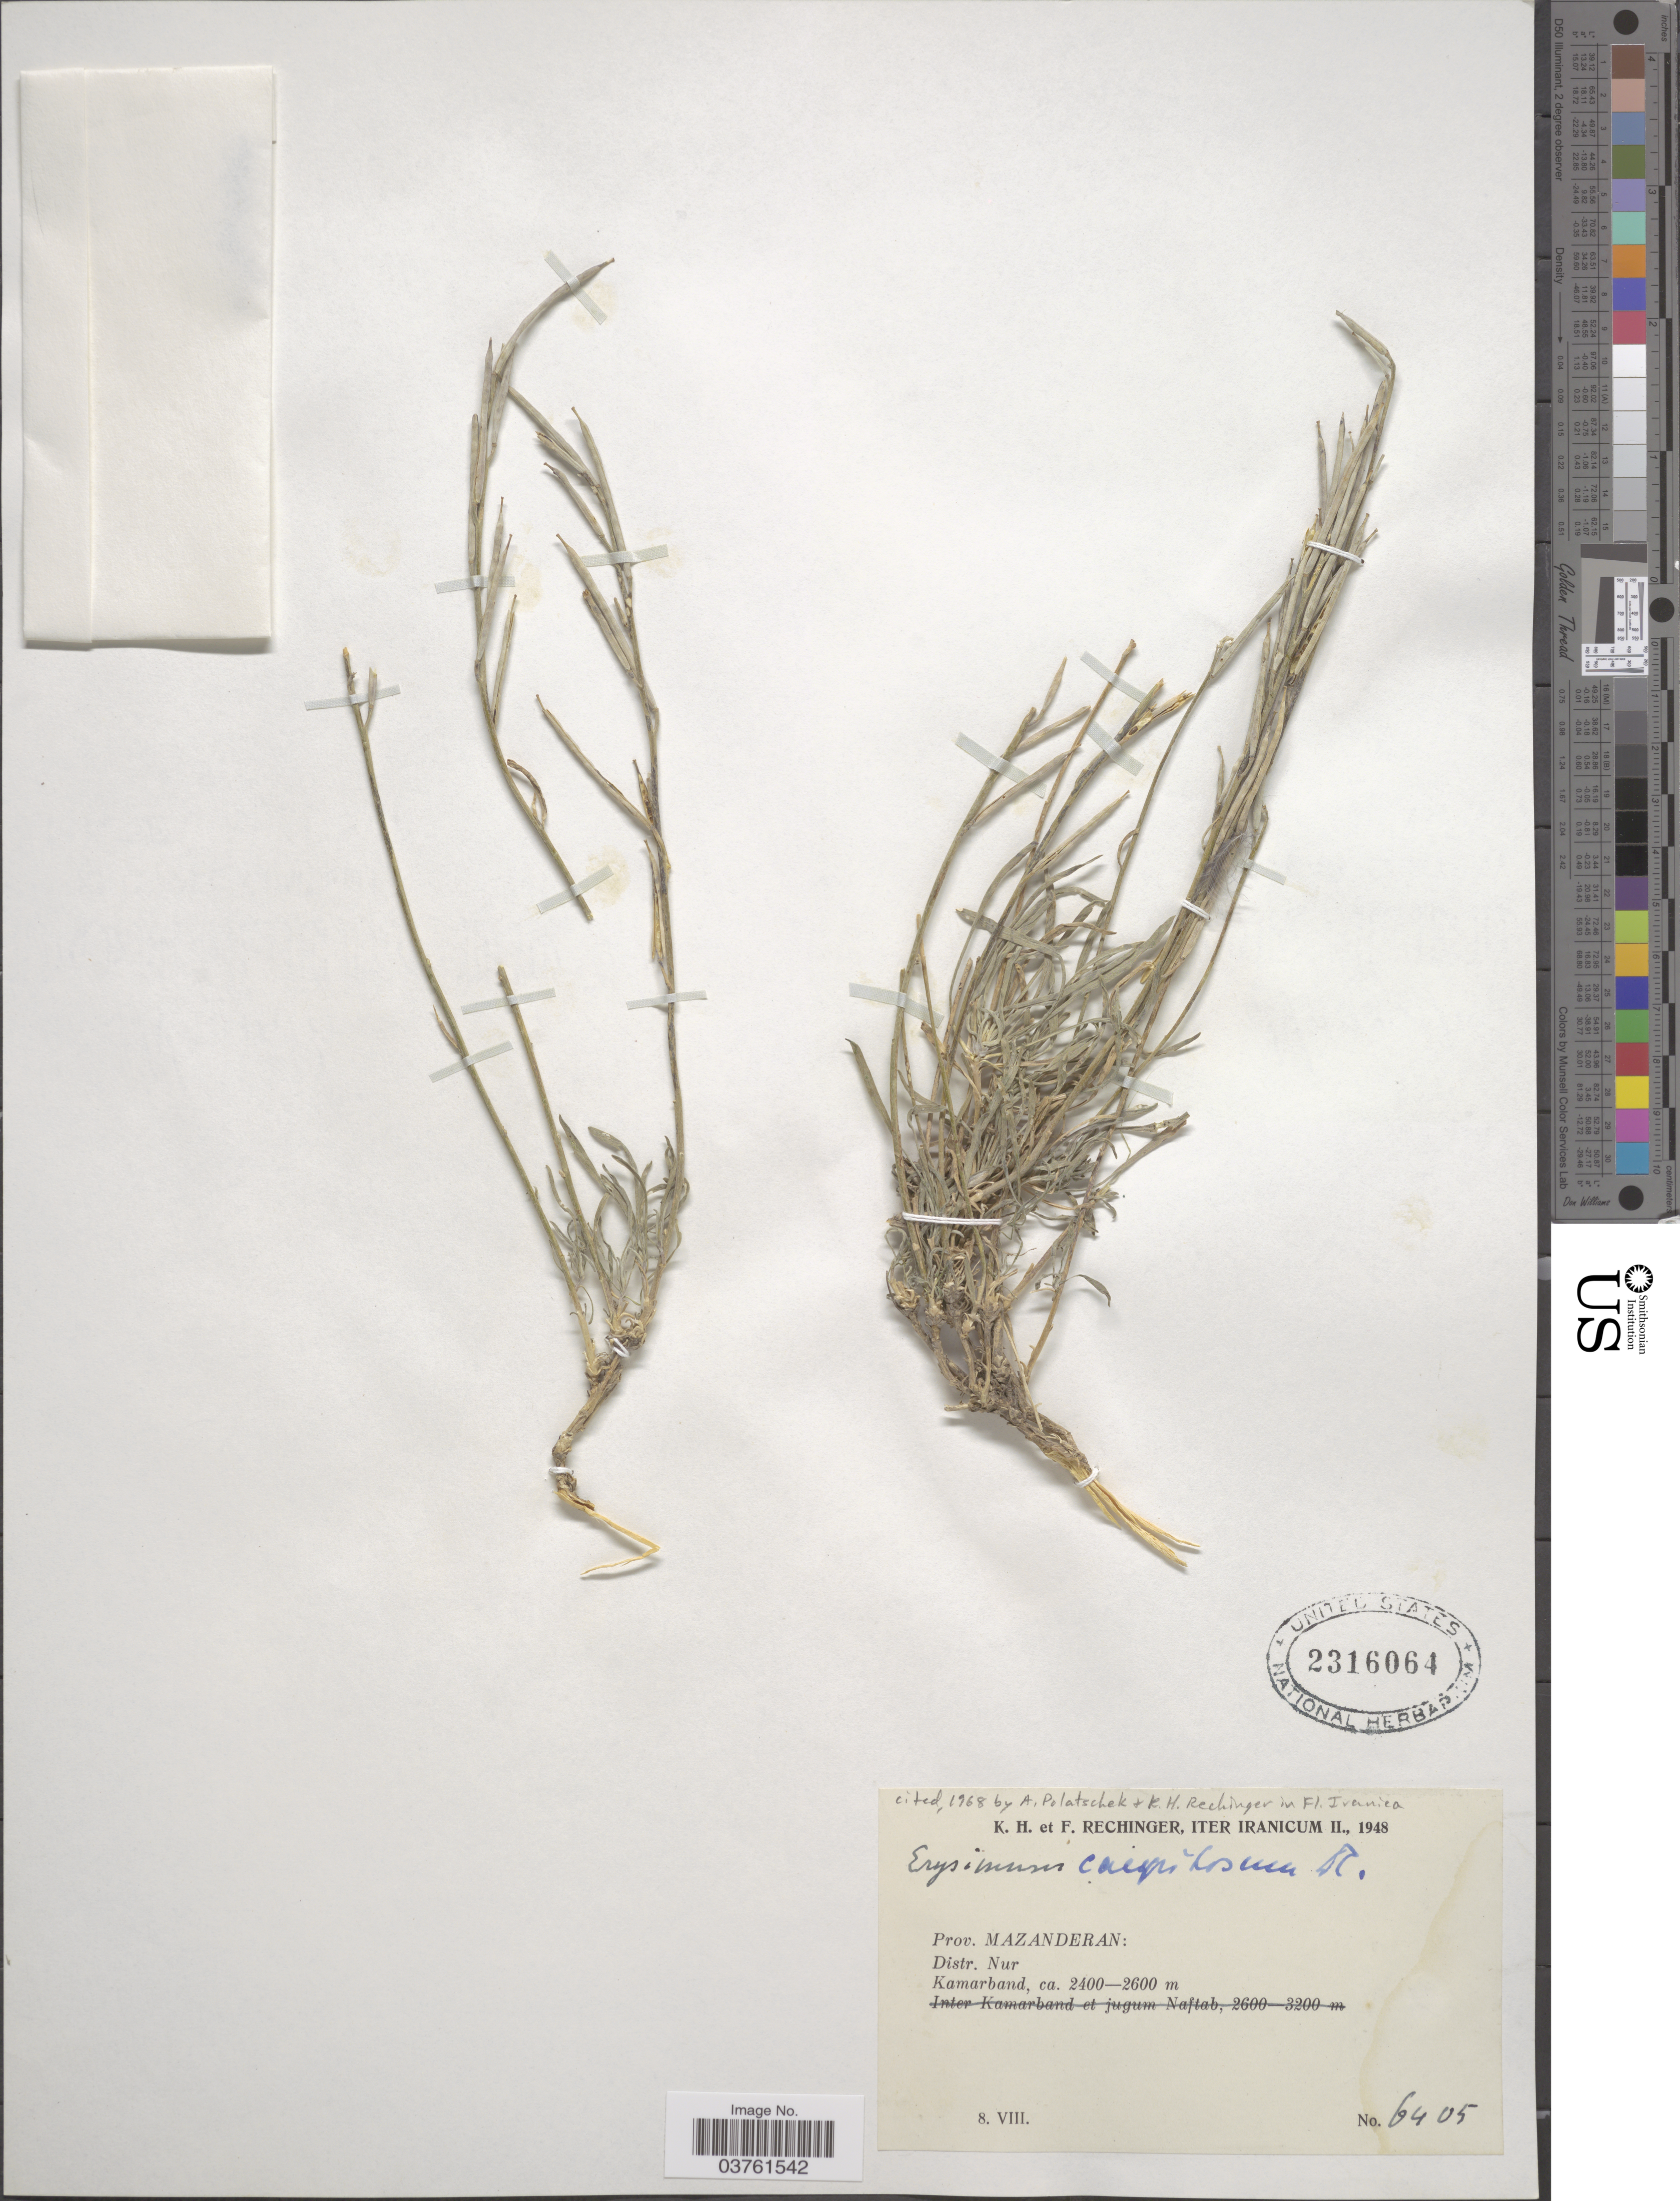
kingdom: Plantae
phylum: Tracheophyta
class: Magnoliopsida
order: Brassicales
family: Brassicaceae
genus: Erysimum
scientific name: Erysimum caespitosum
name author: DC.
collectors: K. H. Rechinger & F. Rechinger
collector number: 6405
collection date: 1948-08-08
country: Iran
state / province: Mazandaran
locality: Iter Iranicum II. Prov. Mazanderan: Distr. Nur. Kamarband.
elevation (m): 2400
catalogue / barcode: US 2316064